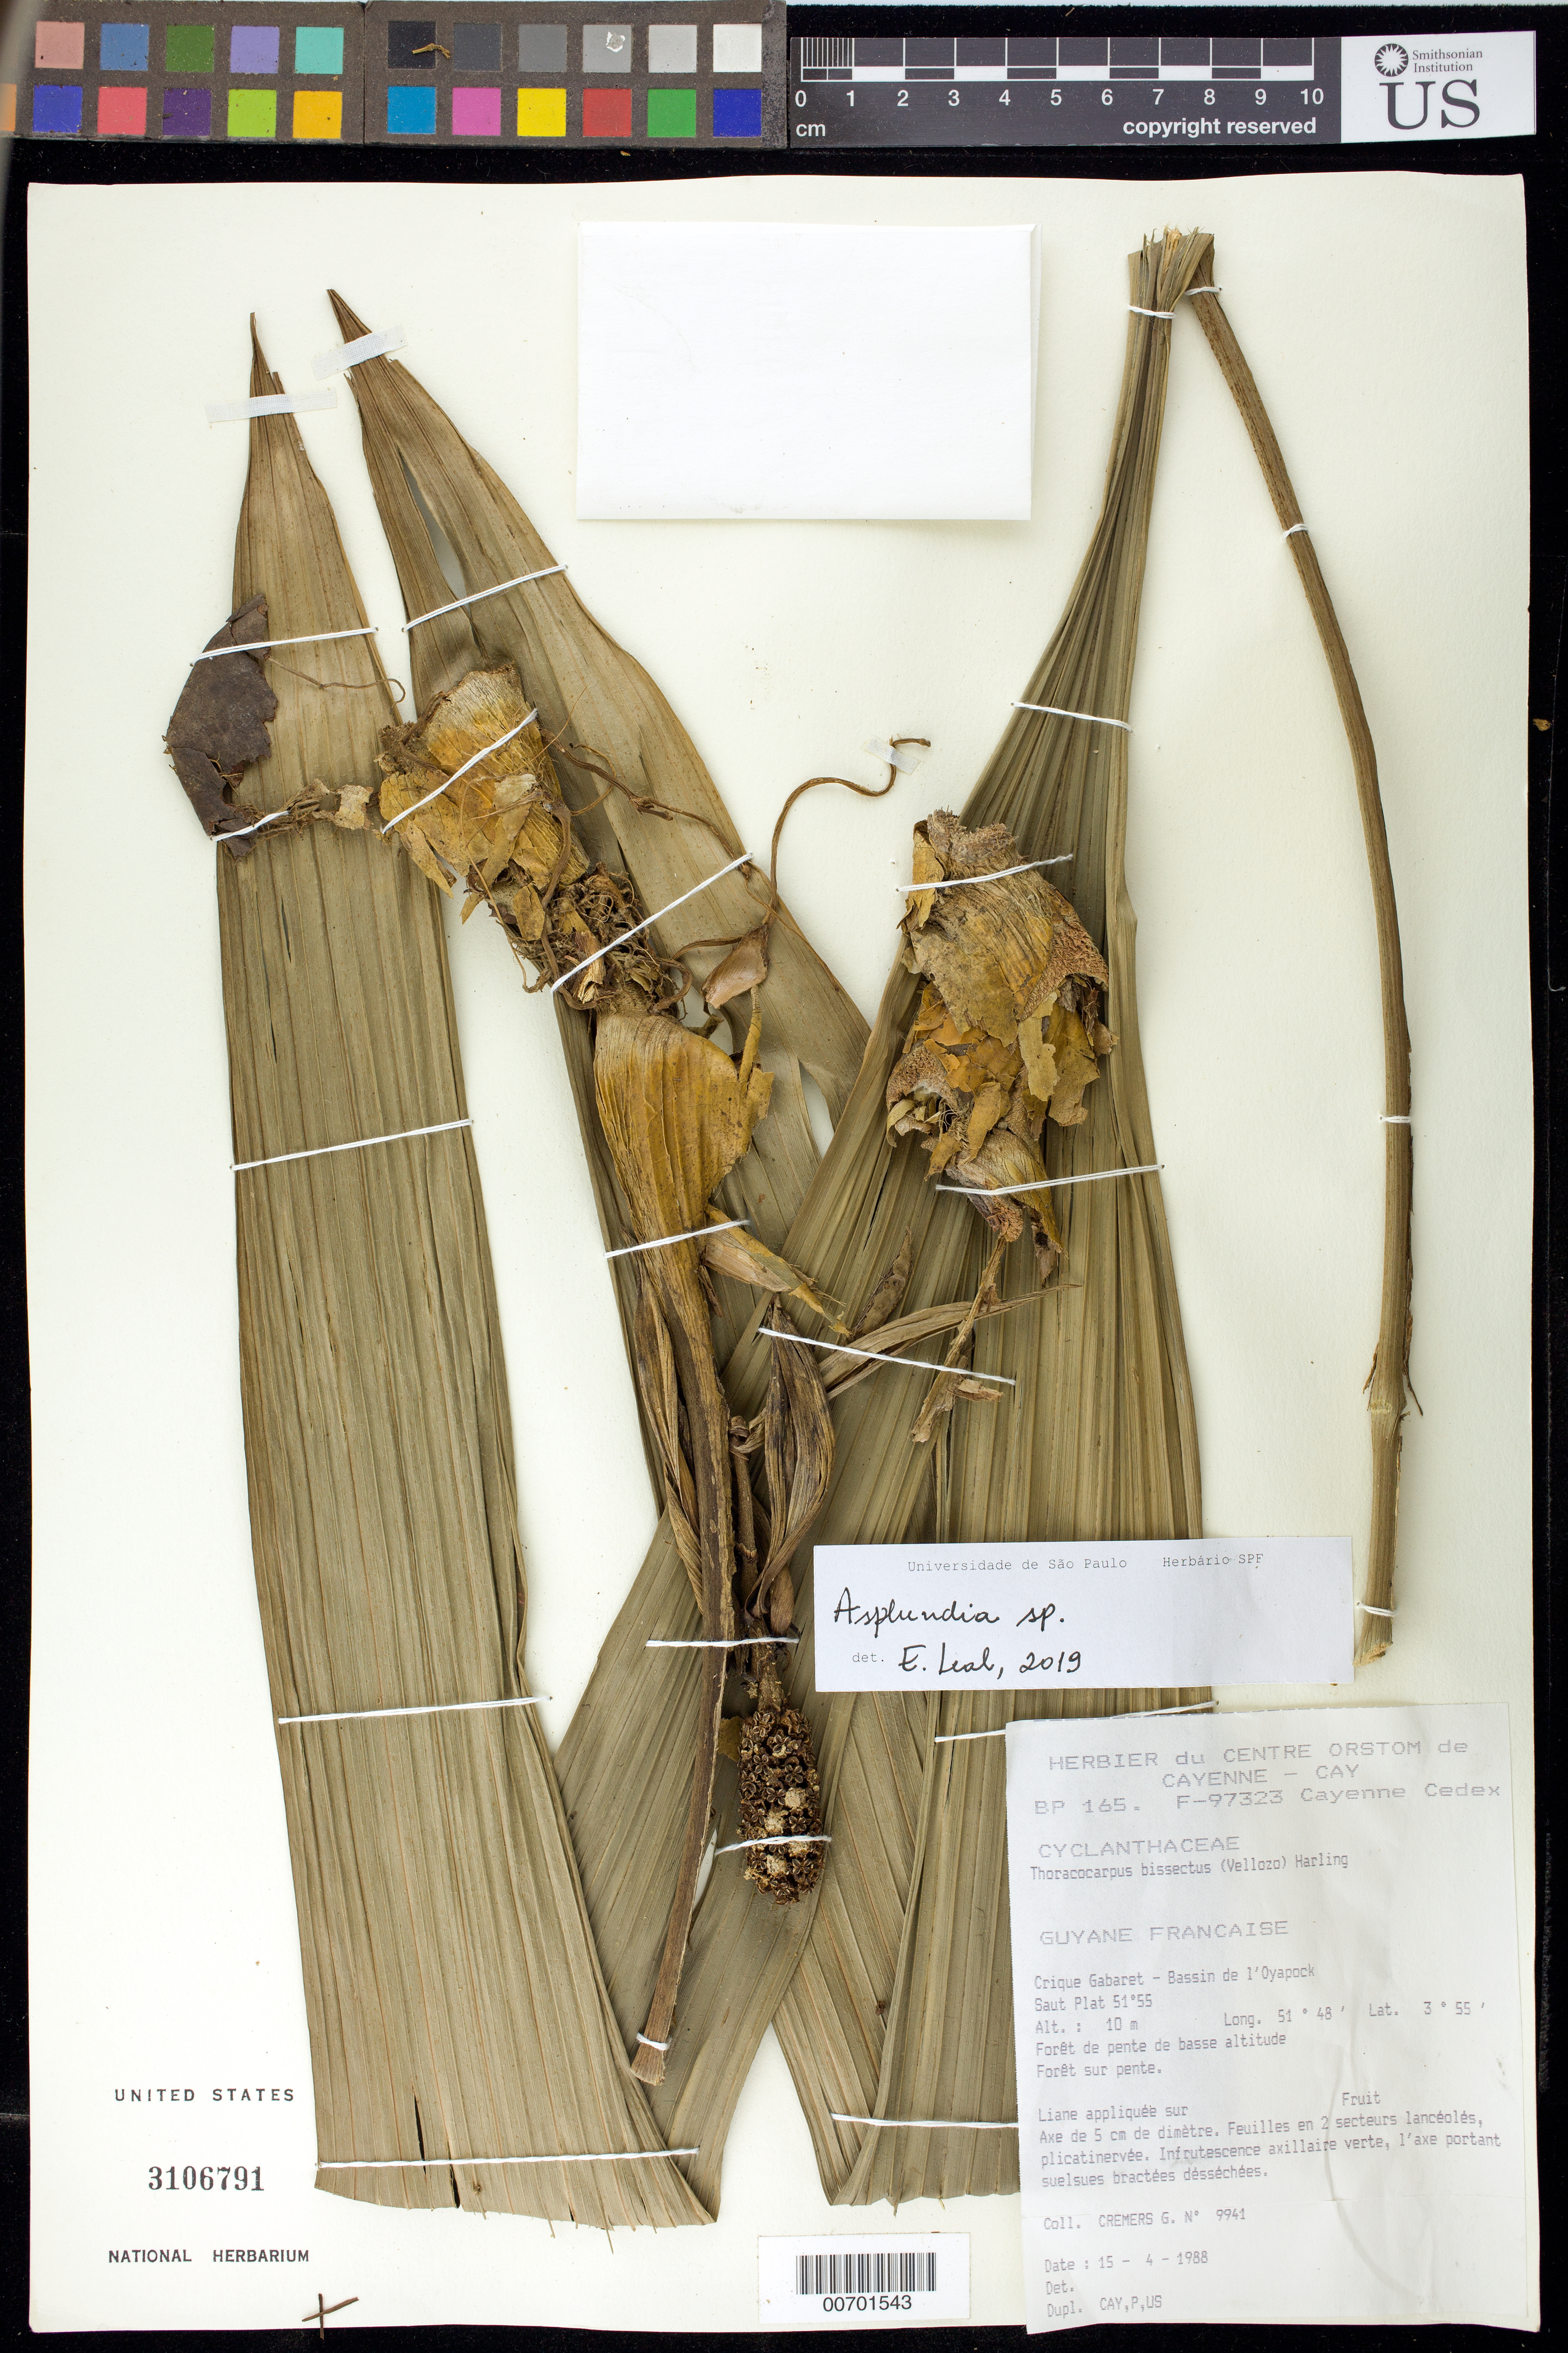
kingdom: Plantae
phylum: Tracheophyta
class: Liliopsida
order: Pandanales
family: Cyclanthaceae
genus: Asplundia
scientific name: Asplundia sp.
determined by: Leal, E.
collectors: G. Cremers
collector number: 9941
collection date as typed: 15-Apr-88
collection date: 1988-04-15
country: French Guiana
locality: Crique Gabaret, Bassin de l'Oyapock, Saut Plat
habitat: Slope forest, at low altitude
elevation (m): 10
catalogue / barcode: US 3106791